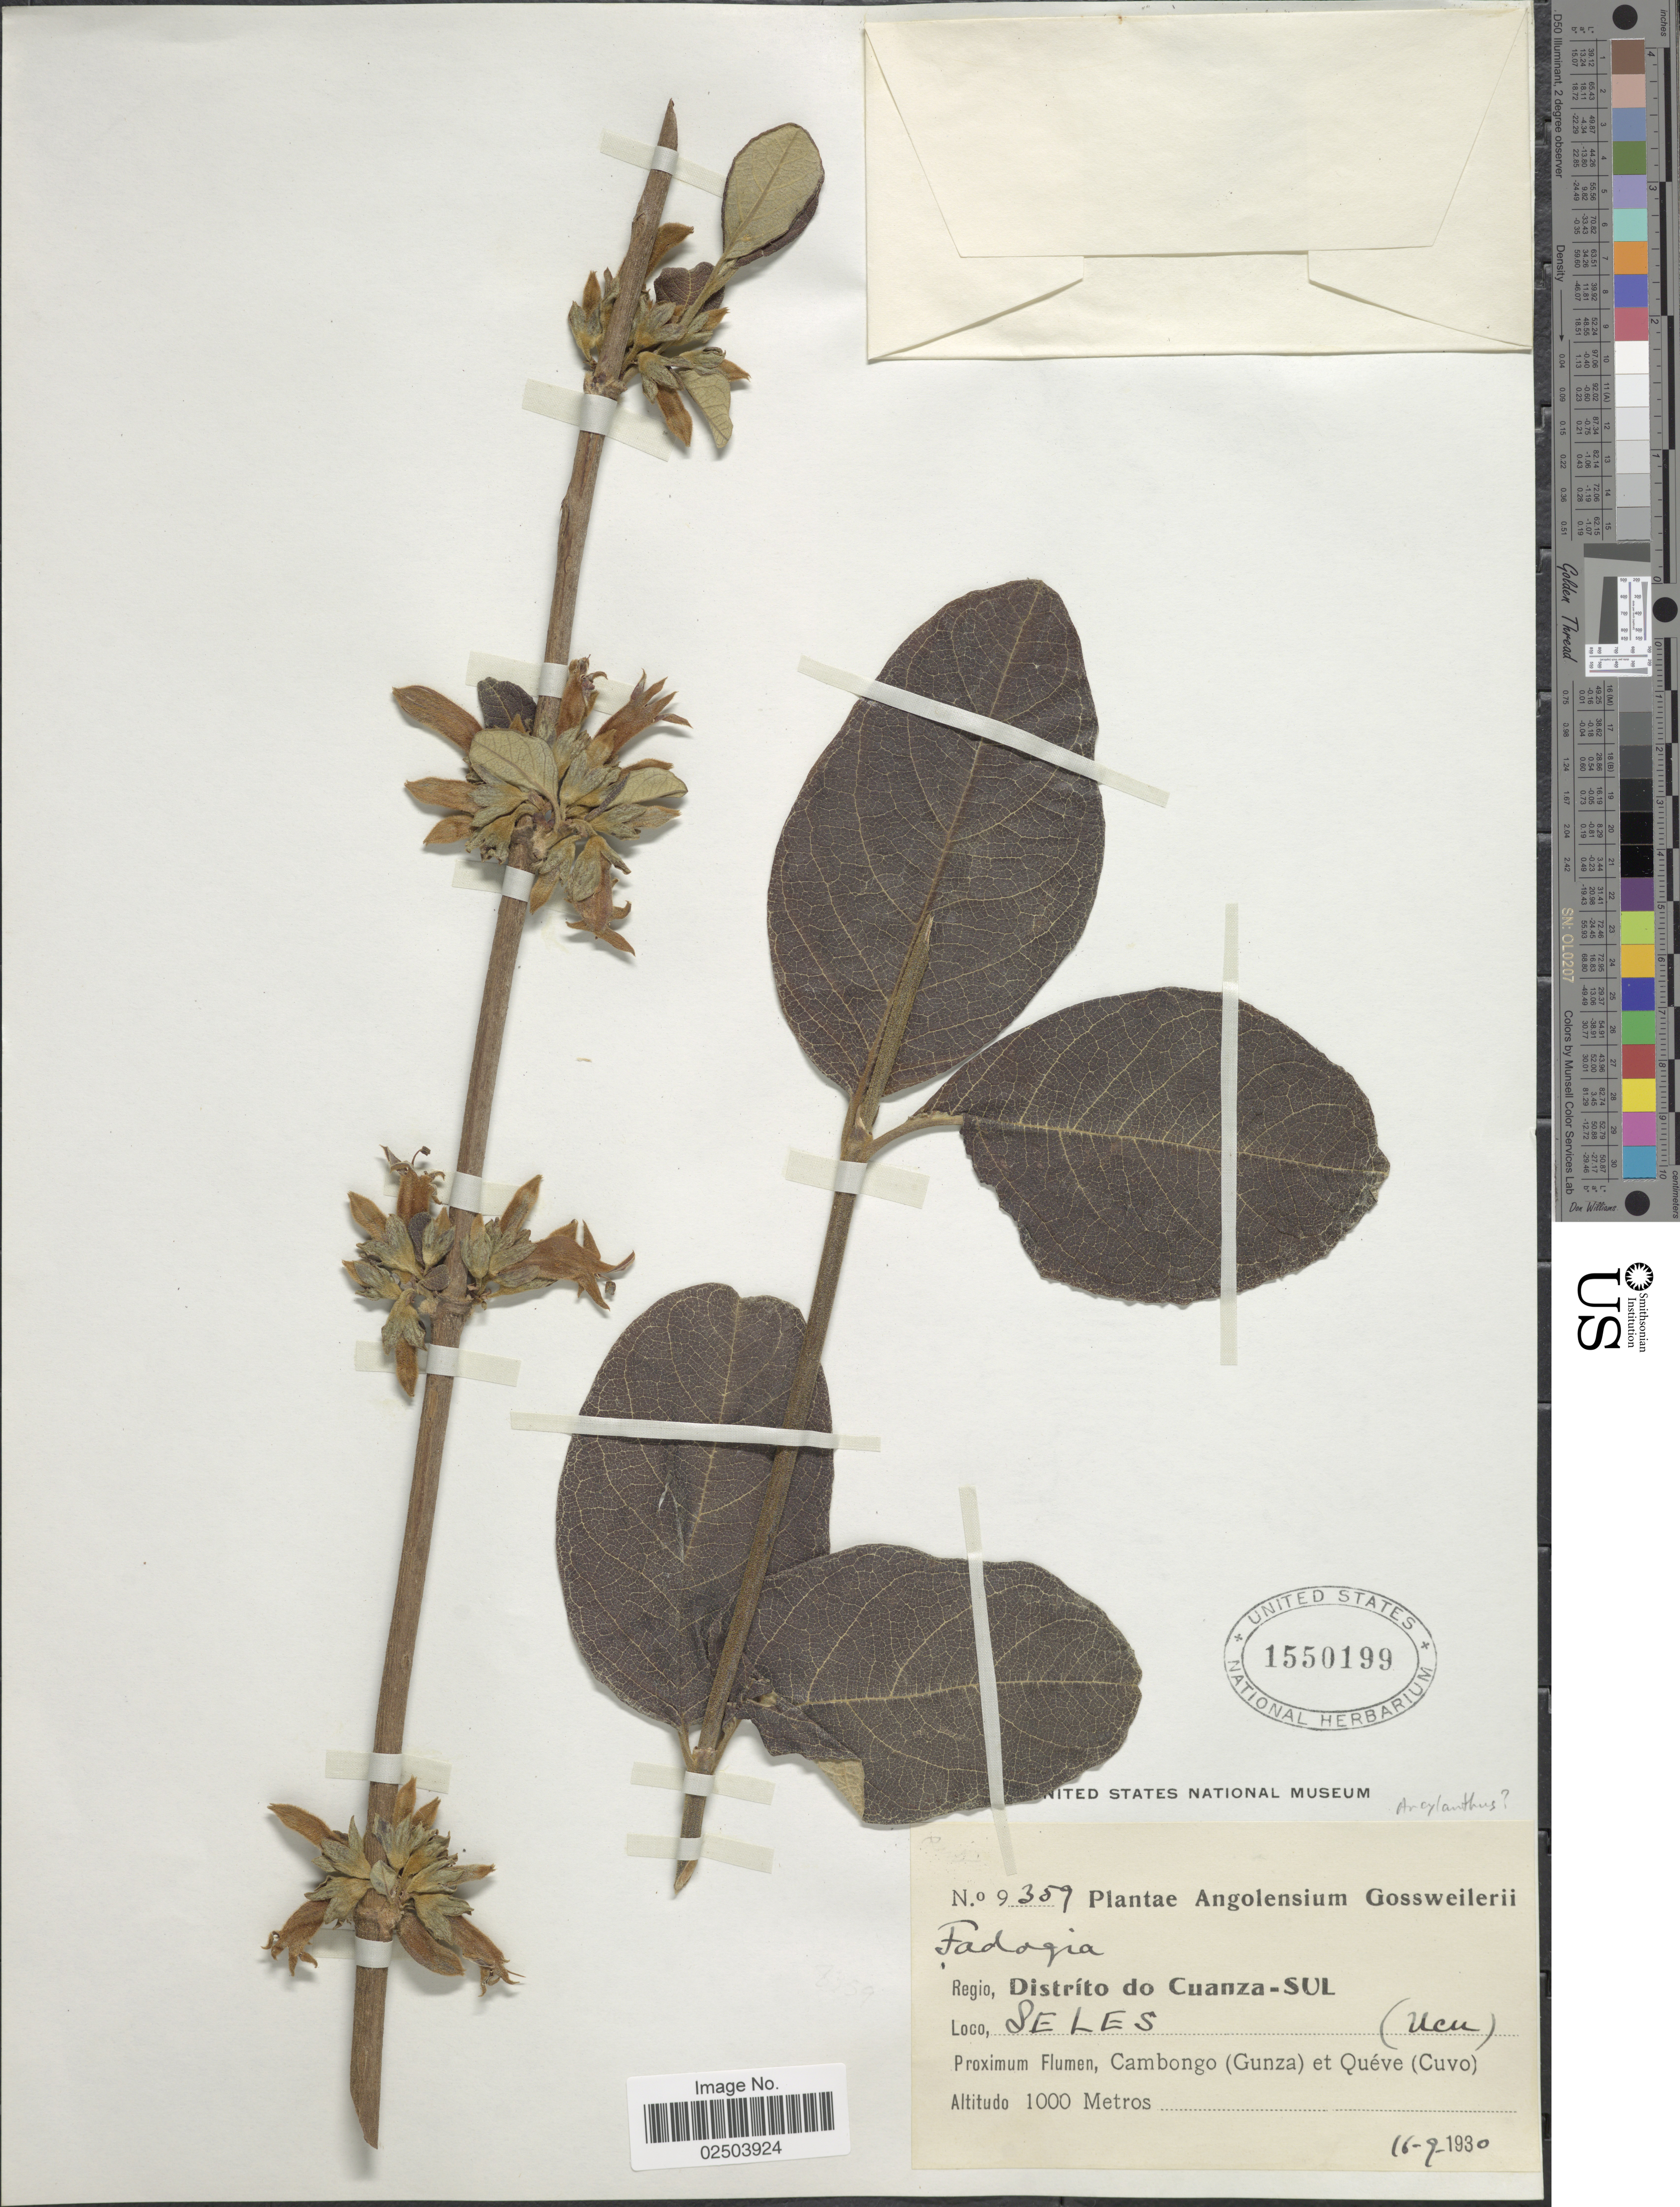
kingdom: Plantae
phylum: Tracheophyta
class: Magnoliopsida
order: Gentianales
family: Rubiaceae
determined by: Strong, Mark T., (BOT), Smithsonian Institution - National Museum of Natural History (UNITED STATES)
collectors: -. Gossweiler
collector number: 9359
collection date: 1930-09-16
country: Angola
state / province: Cuanza Sul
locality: Regio, Distrito do Cuanza - Sul. Seles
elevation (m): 1000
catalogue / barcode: US 1550199